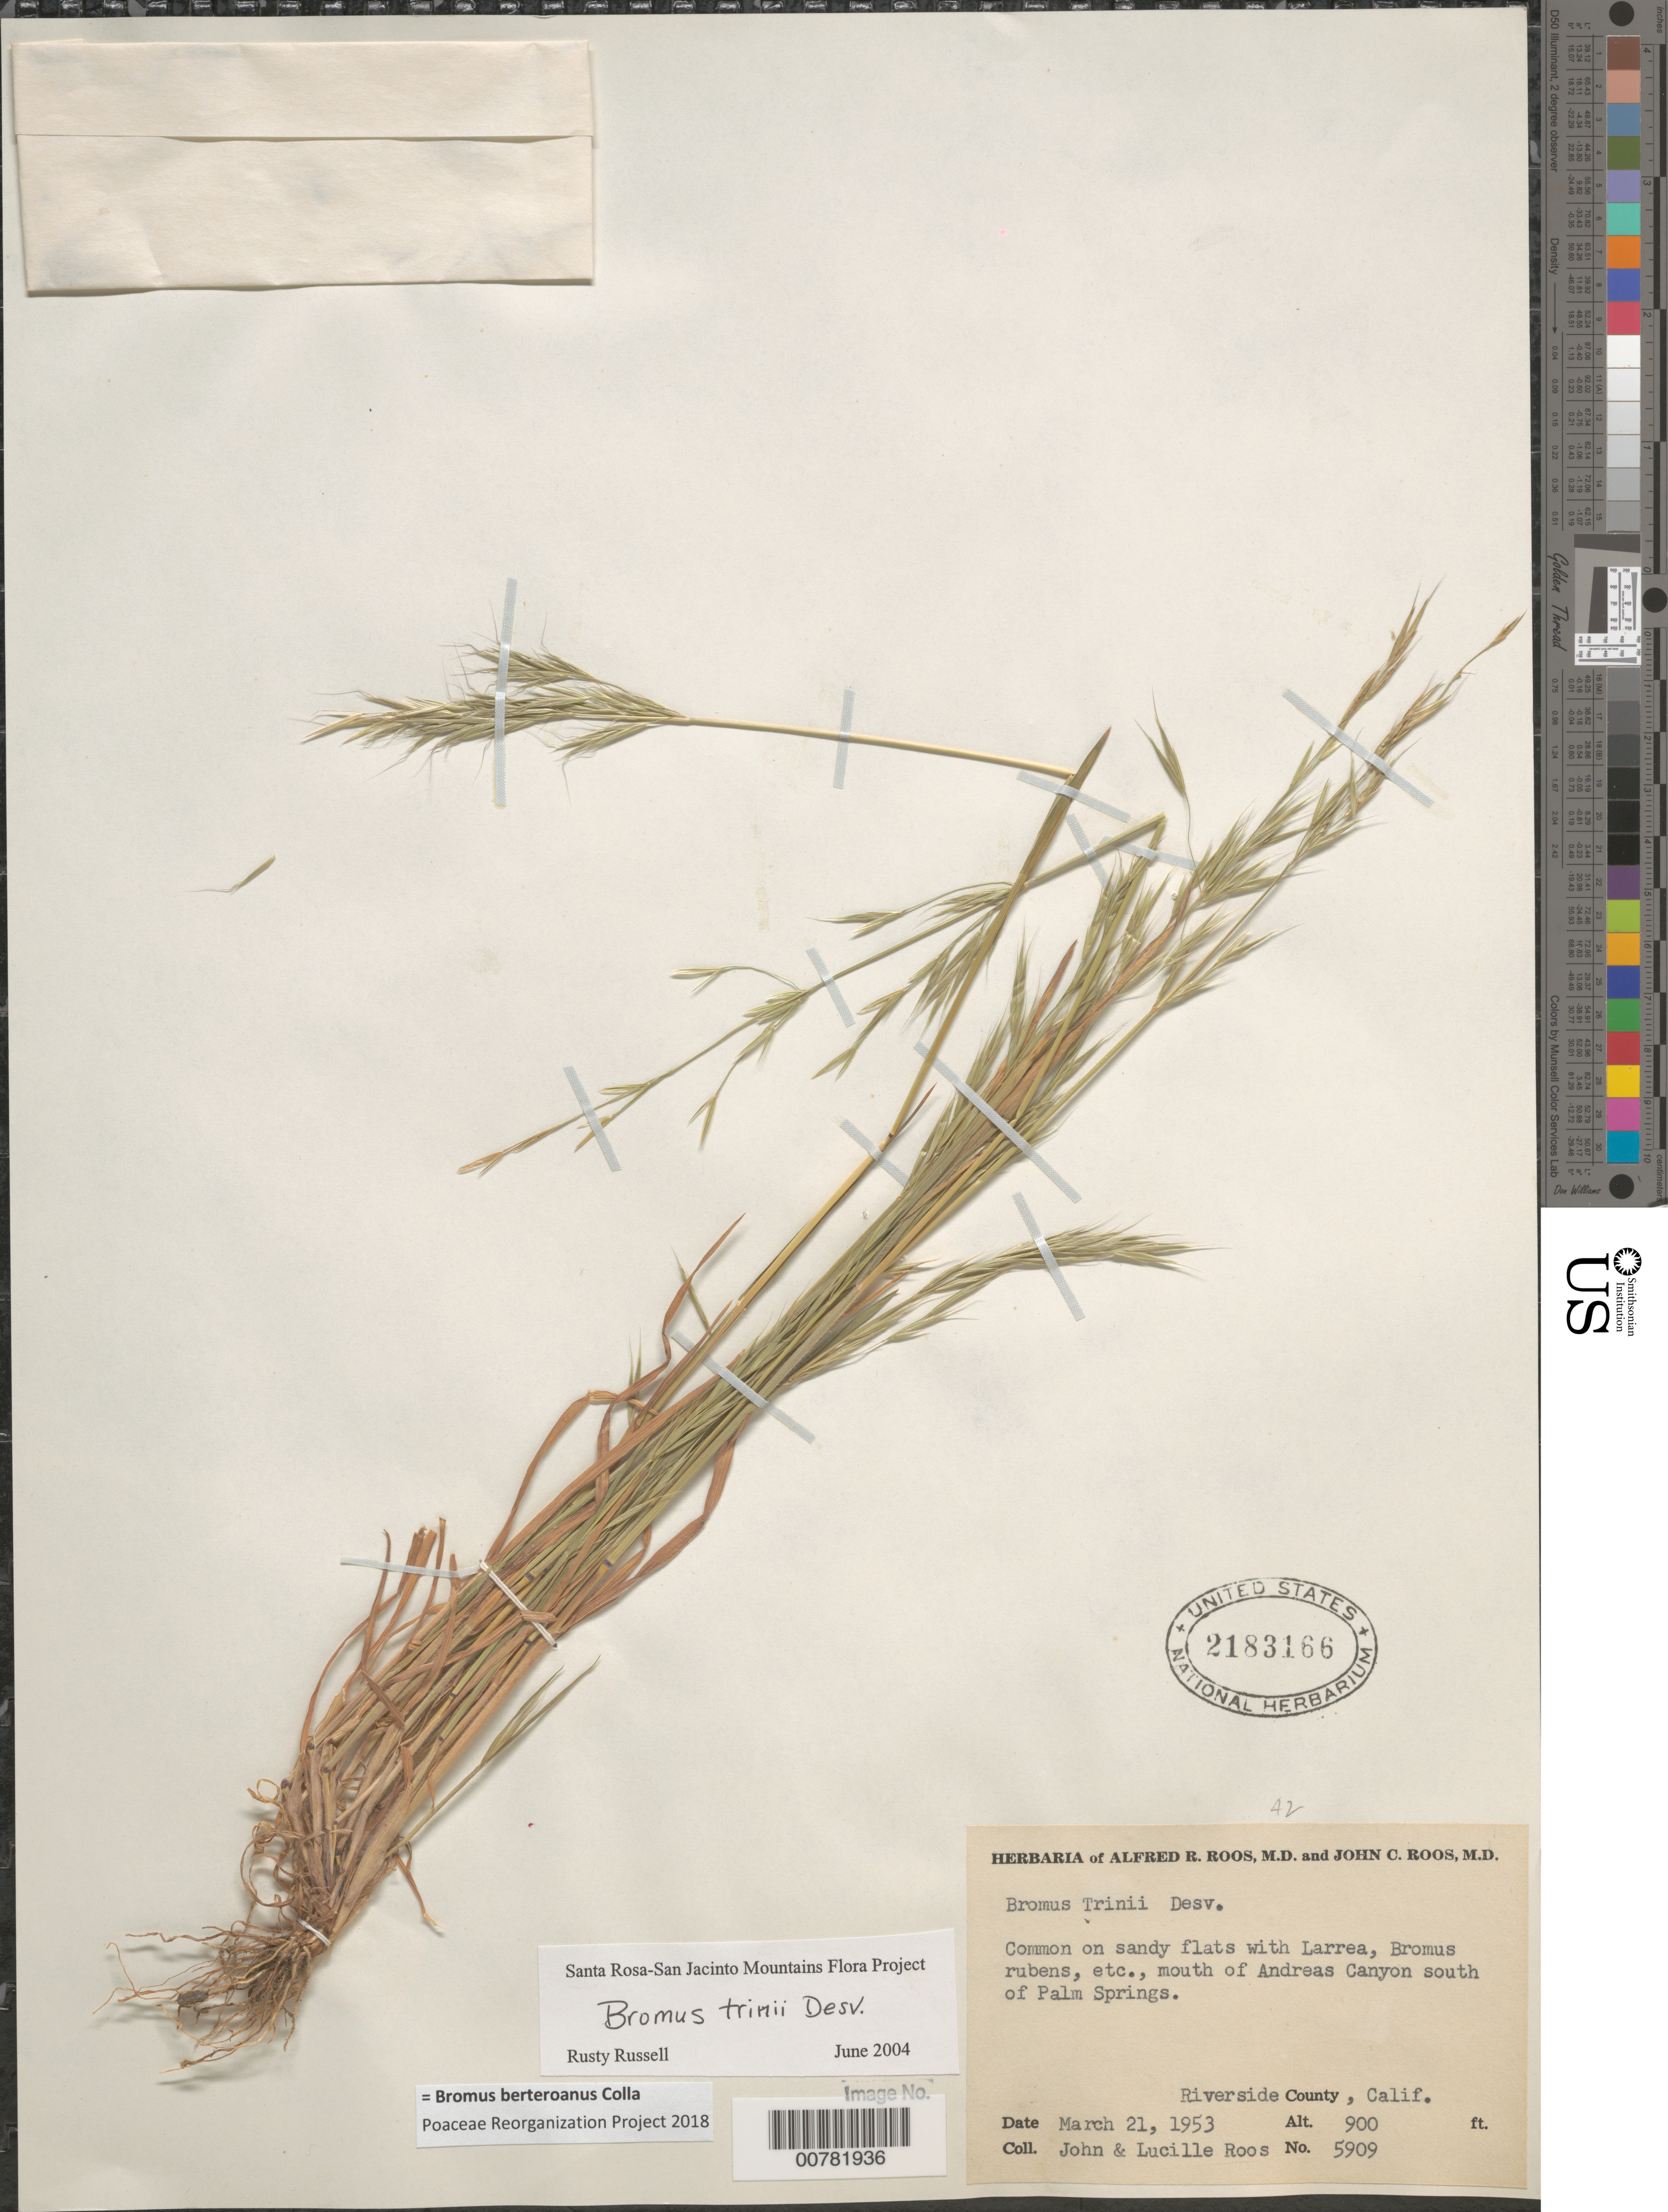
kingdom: Plantae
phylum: Tracheophyta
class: Liliopsida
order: Poales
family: Poaceae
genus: Bromus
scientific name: Bromus berteroanus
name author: Colla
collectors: J. C. Roos & L. Roos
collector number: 5909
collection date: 1953-03-21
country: United States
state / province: California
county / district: Riverside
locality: Common on sandy flats. Mouth of Andreas Canyon south of Palm Springs. Riverside County.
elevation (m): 274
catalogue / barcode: US 2183166